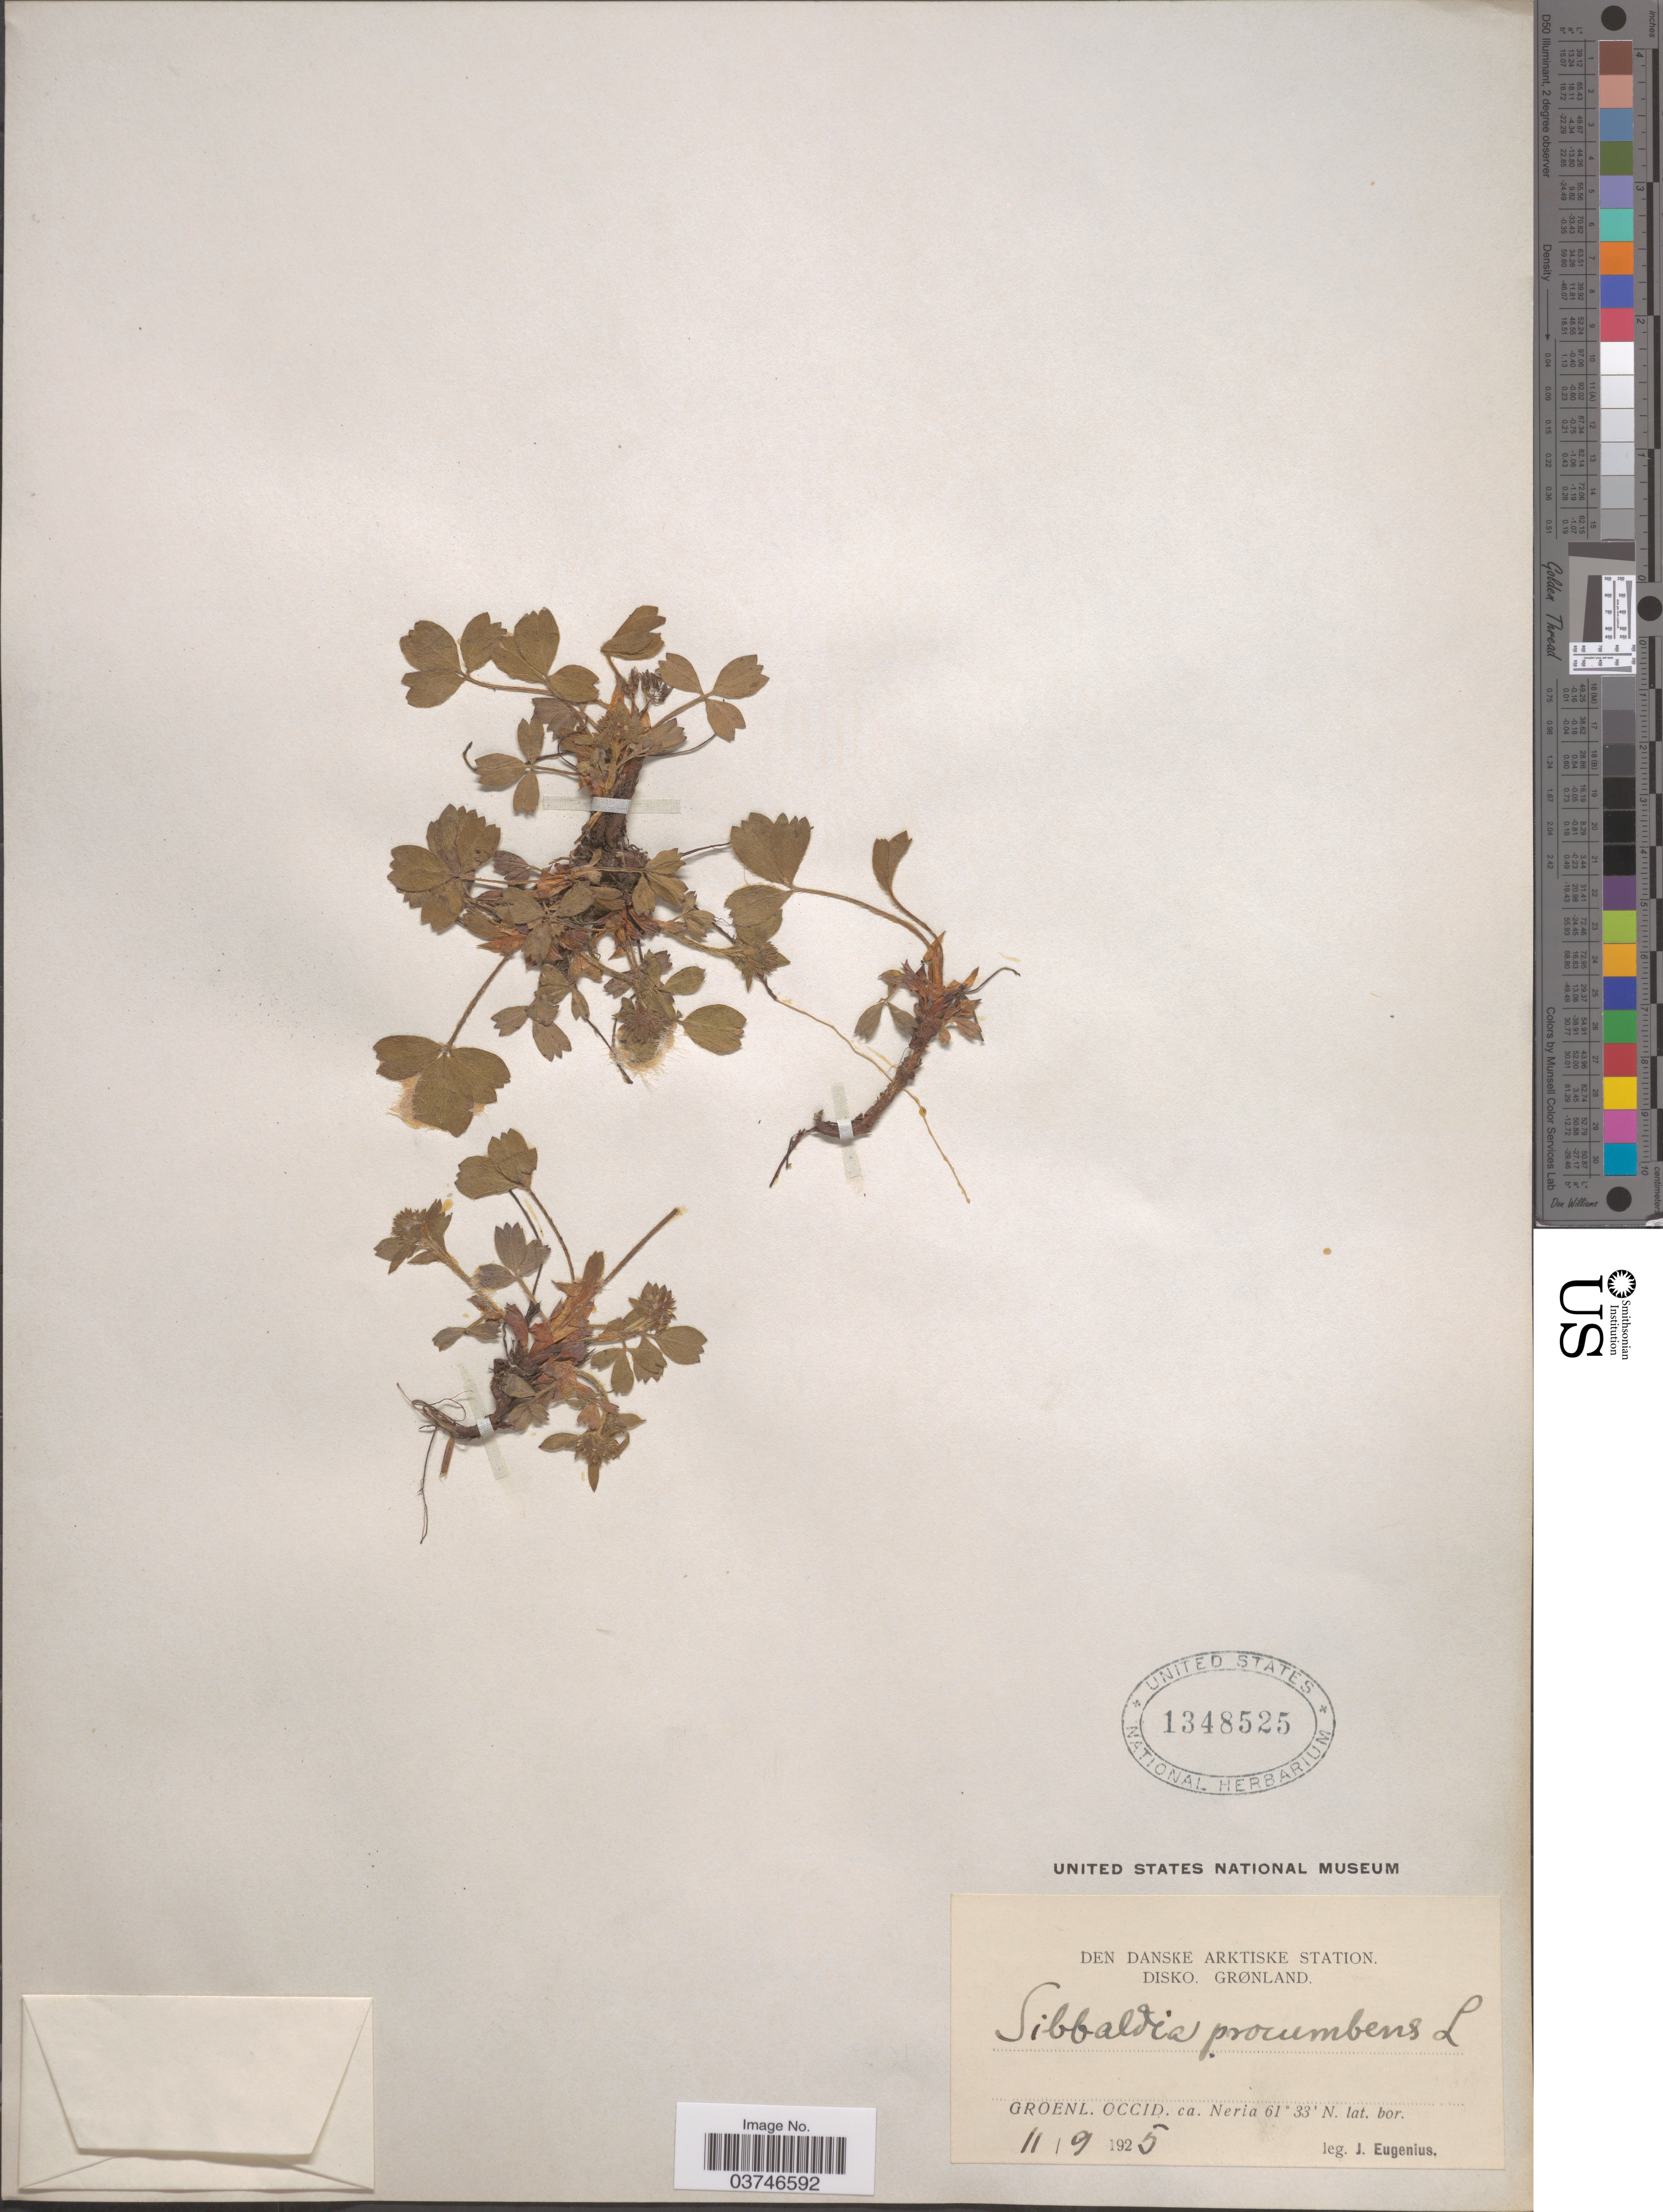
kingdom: Plantae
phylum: Tracheophyta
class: Magnoliopsida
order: Rosales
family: Rosaceae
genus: Sibbaldia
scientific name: Sibbaldia procumbens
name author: L.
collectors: J. Eugenius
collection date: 1925-09-11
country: Greenland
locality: Den Danske Arktiske Station, Disko. Groenl. occid. ca. Neria.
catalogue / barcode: US 1348525